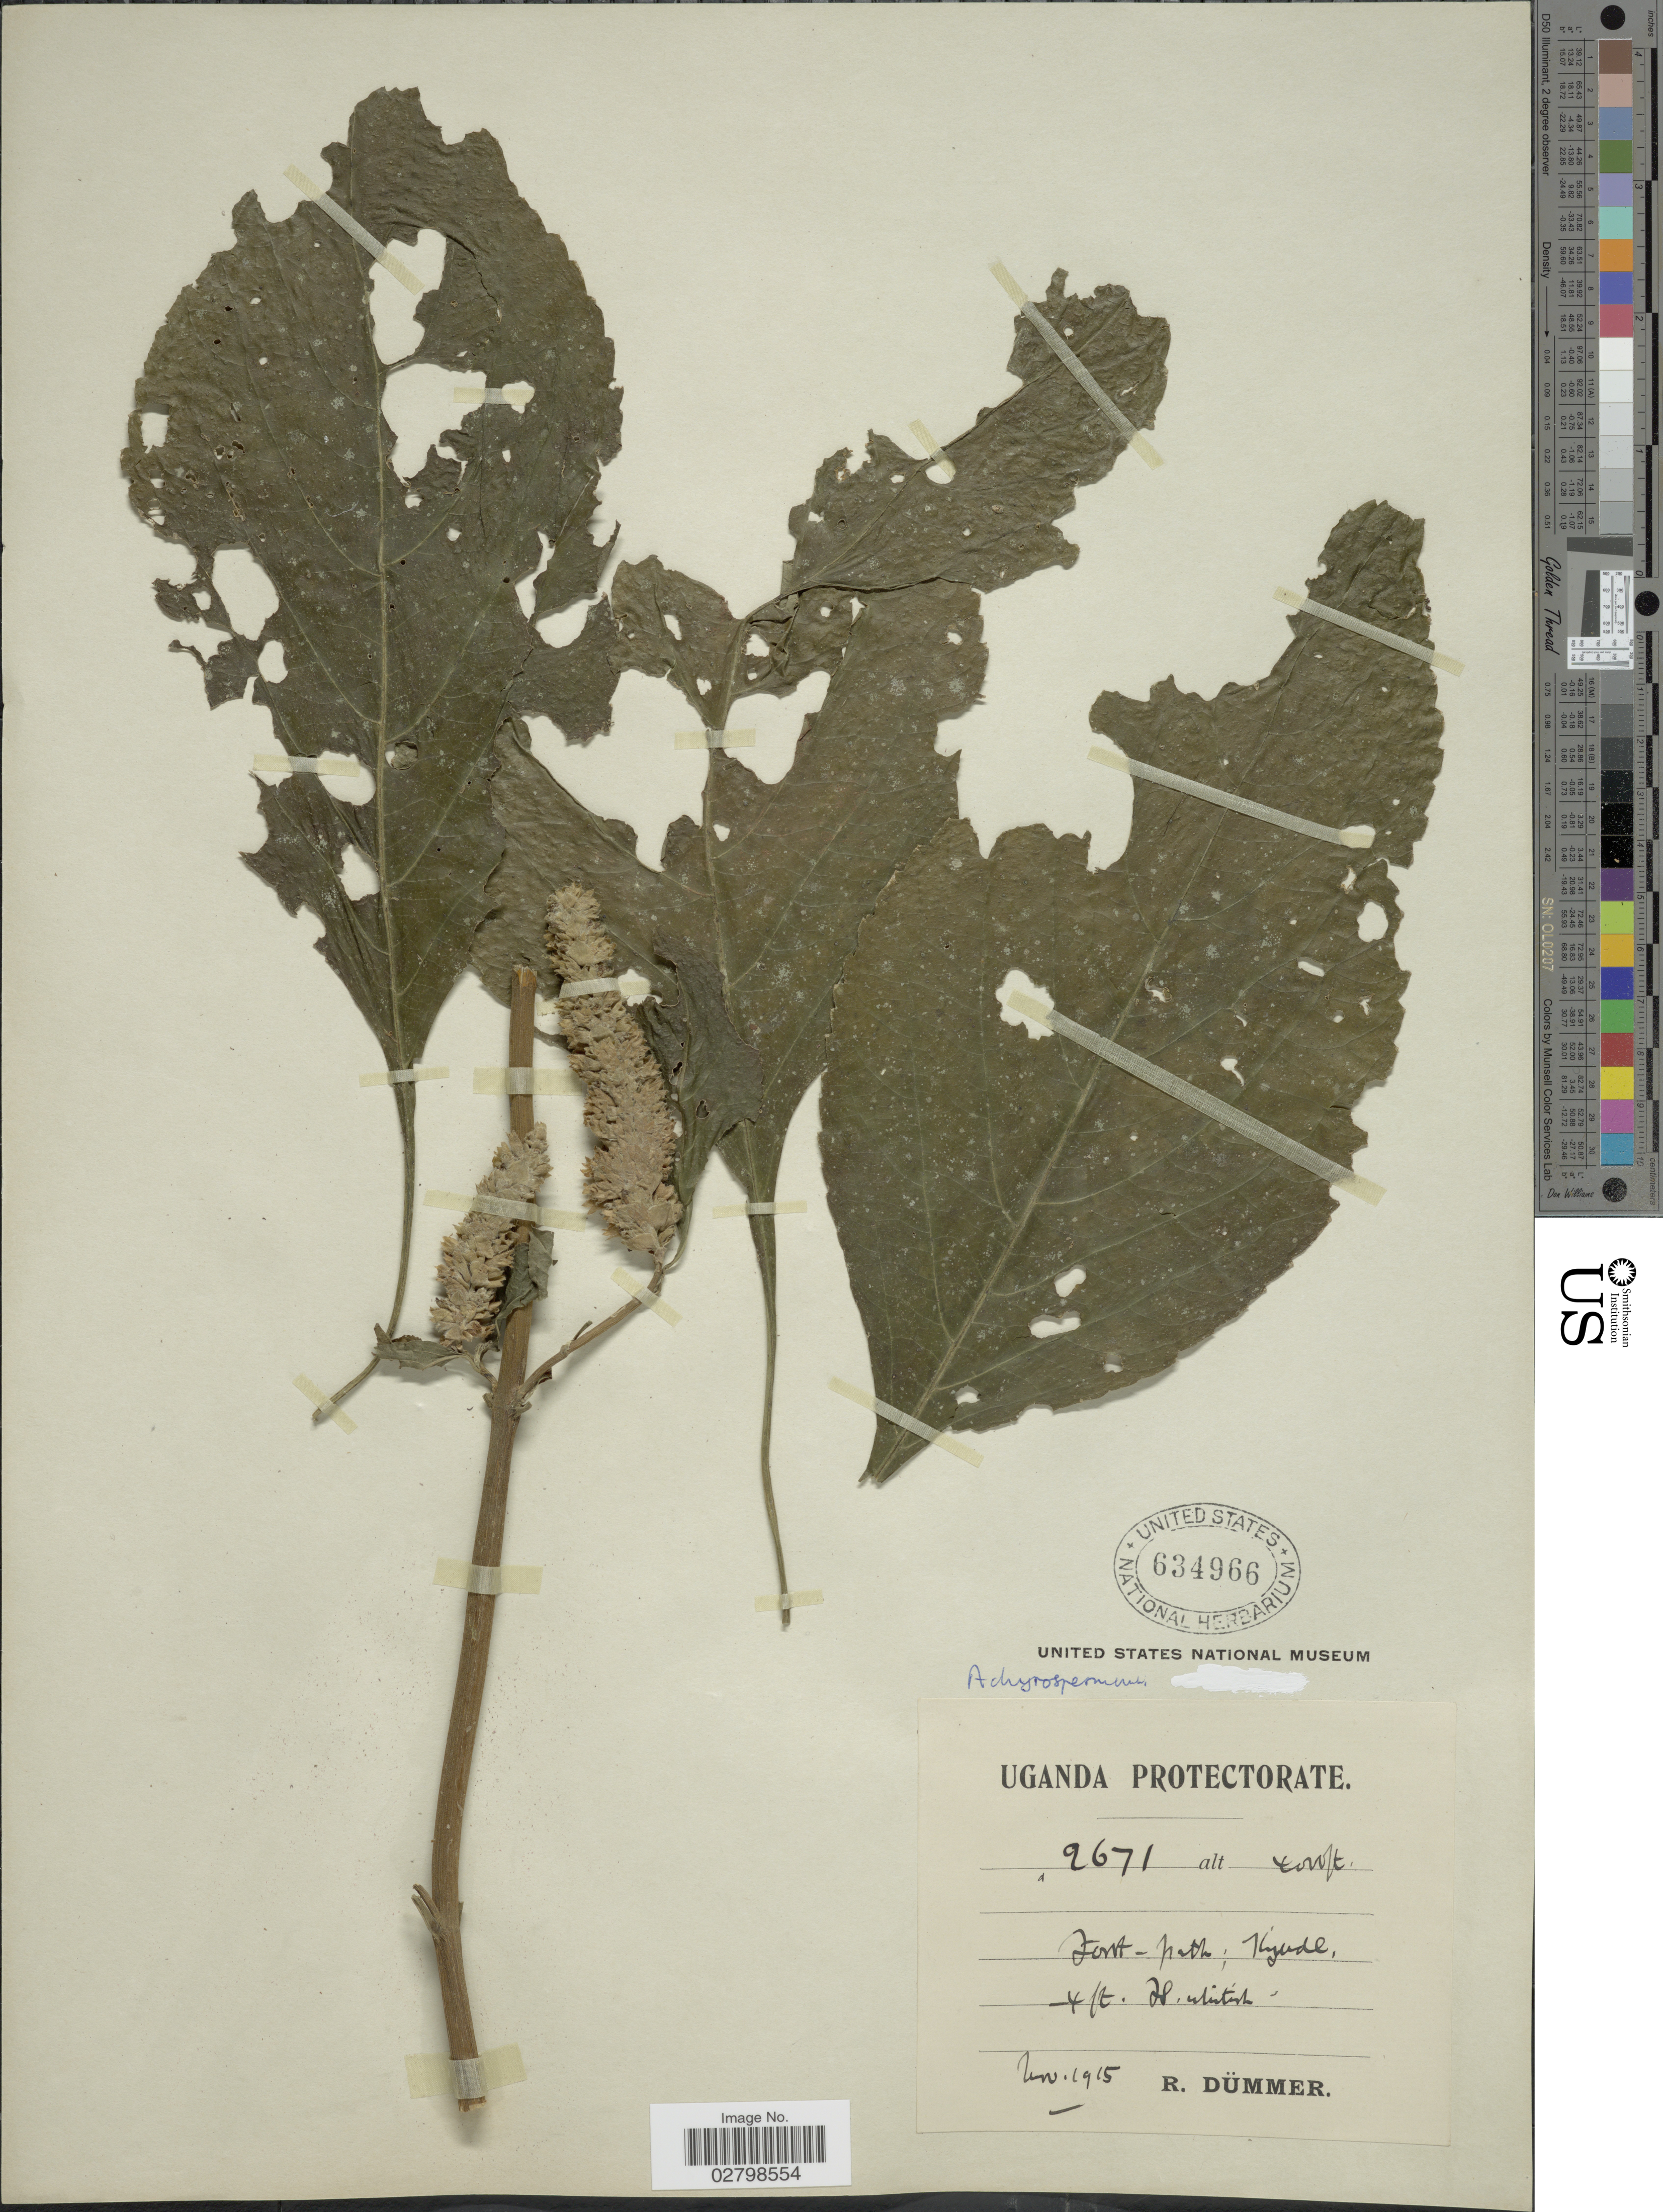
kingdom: Plantae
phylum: Tracheophyta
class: Magnoliopsida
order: Lamiales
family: Lamiaceae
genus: Achyrospermum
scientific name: Achyrospermum sp.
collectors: R. A. Dümmer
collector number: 9671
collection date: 1915-11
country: Uganda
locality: Uganda Protectorate. Forest-path: Kigude [interpreted].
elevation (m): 1219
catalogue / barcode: US 634966